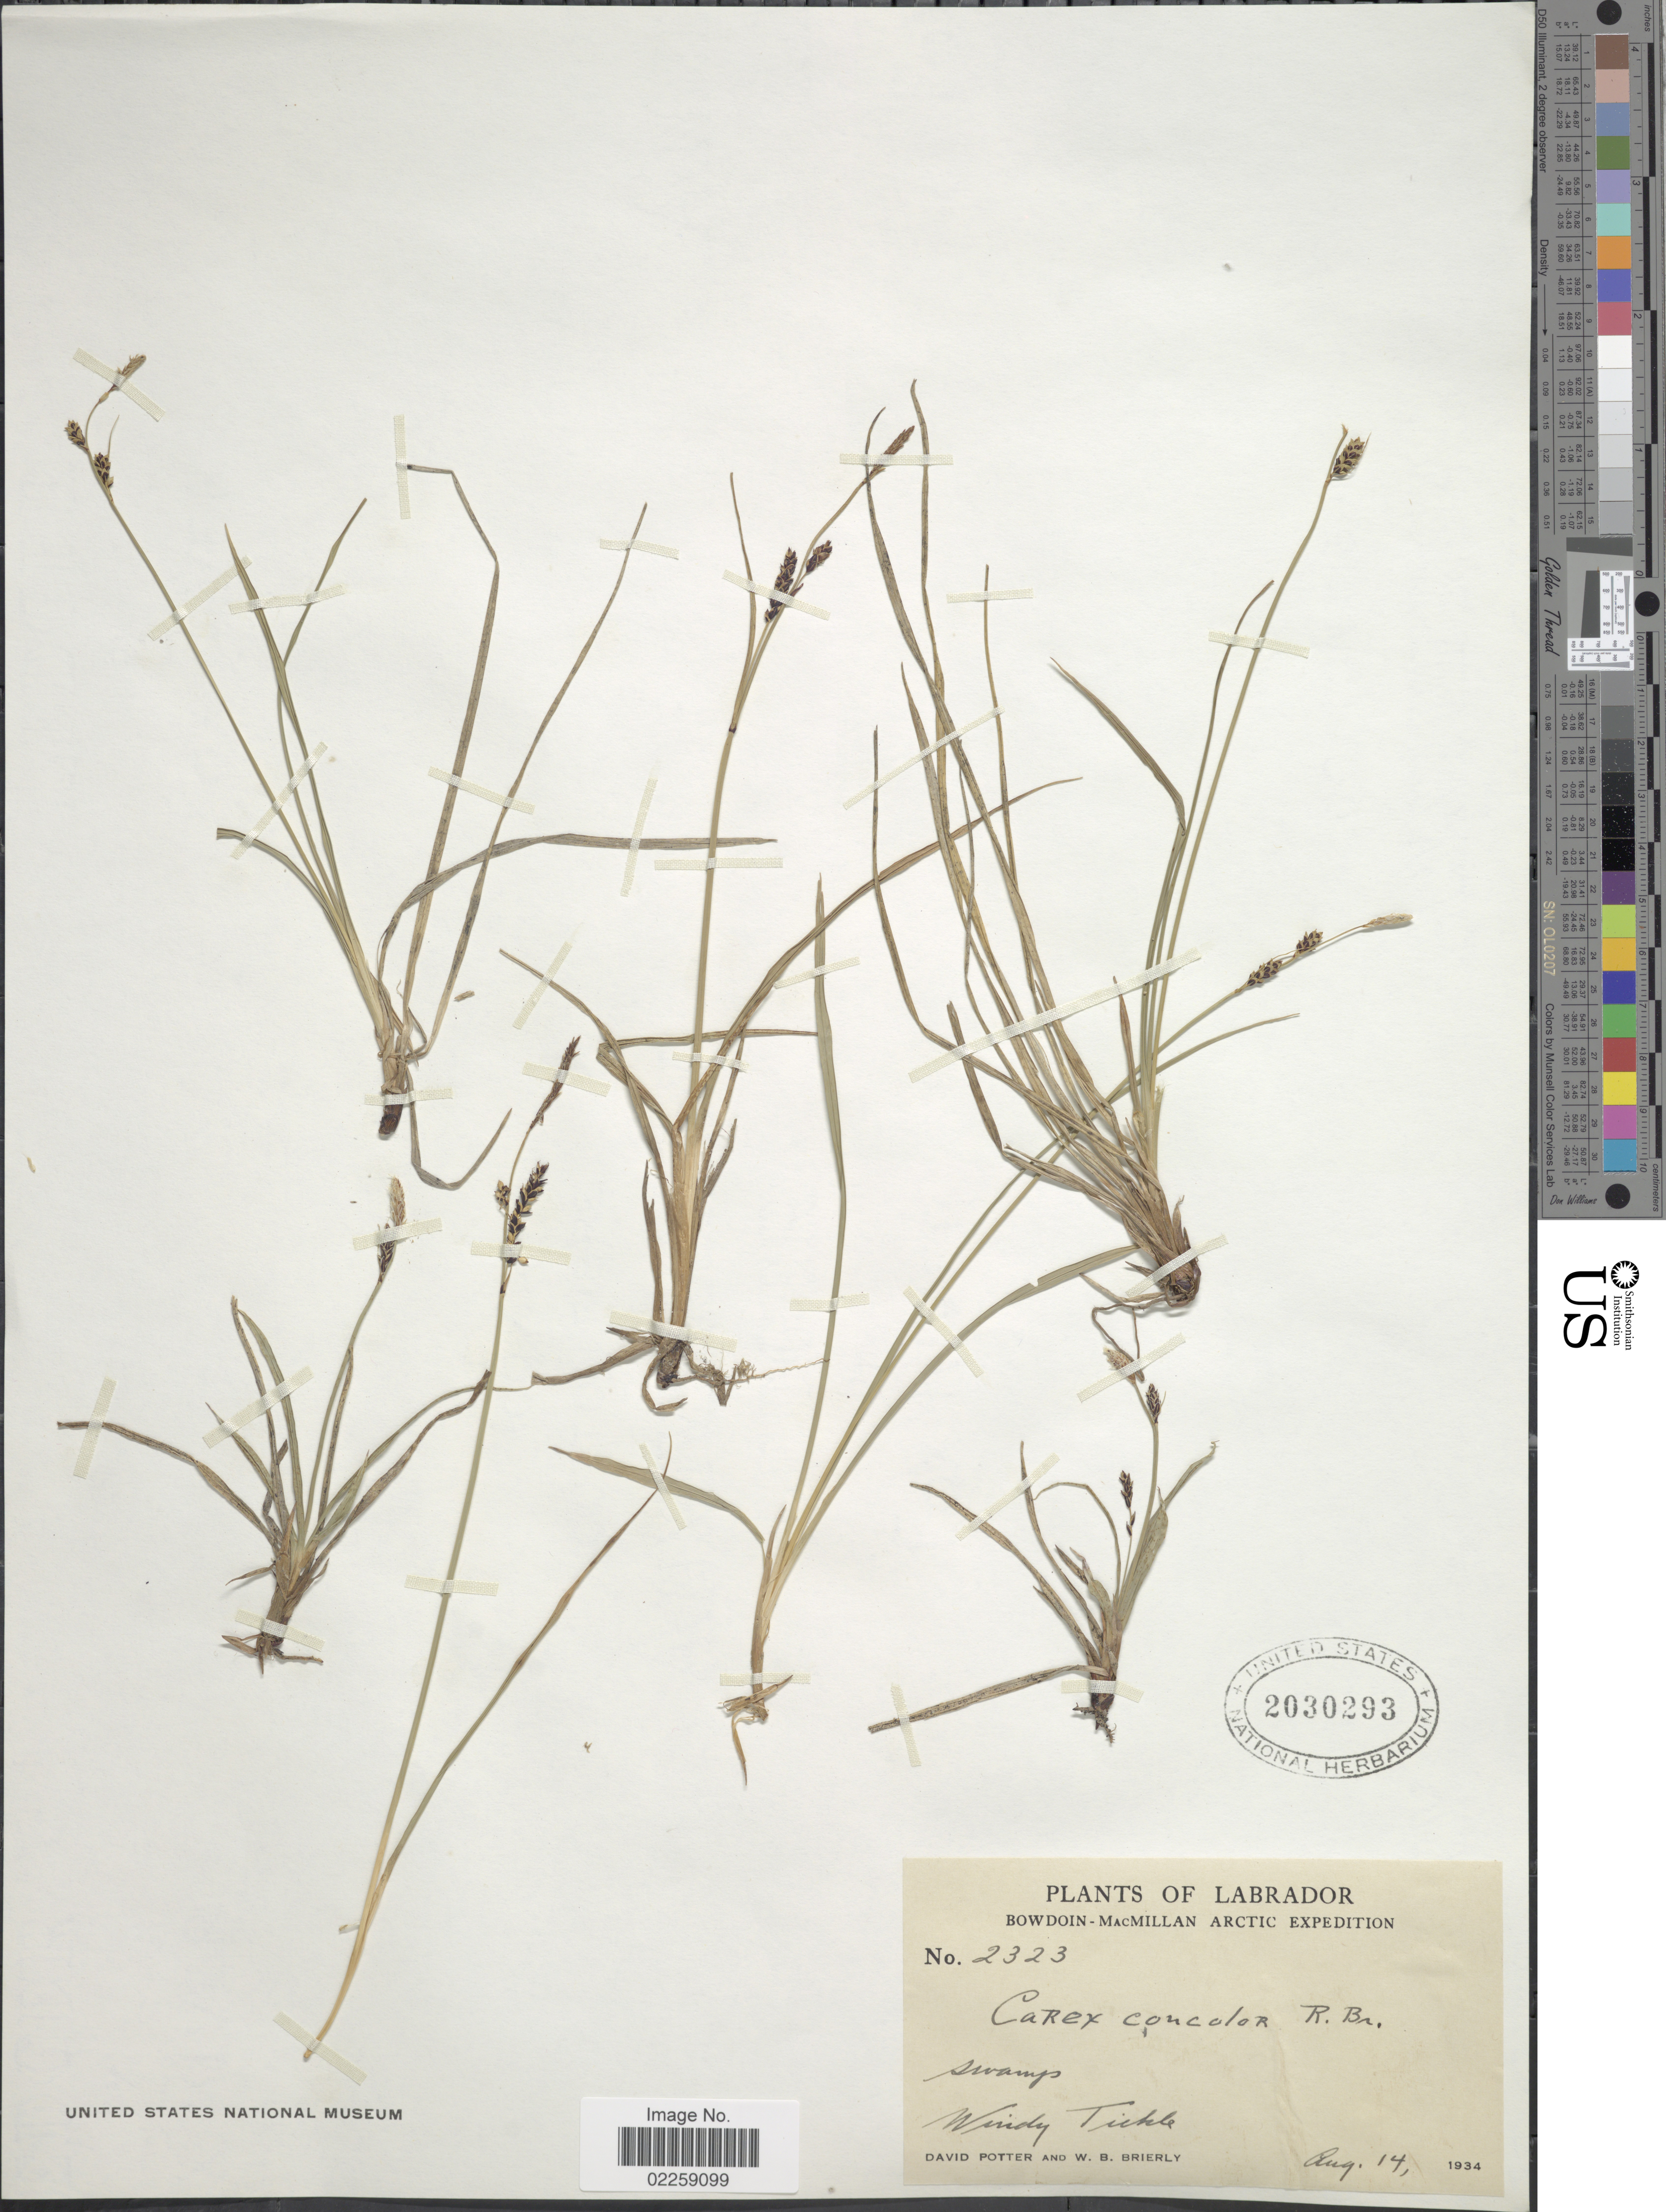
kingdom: Plantae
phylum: Tracheophyta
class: Liliopsida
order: Poales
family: Cyperaceae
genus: Carex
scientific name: Carex bigelowii subsp. bigelowii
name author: Torr. ex Schwein.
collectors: D. Potter & W. Brierly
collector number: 2323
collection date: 1934-08-14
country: Canada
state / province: Newfoundland and Labrador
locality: Labrador, Swamp, Windy Tickle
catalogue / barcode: US 2030293